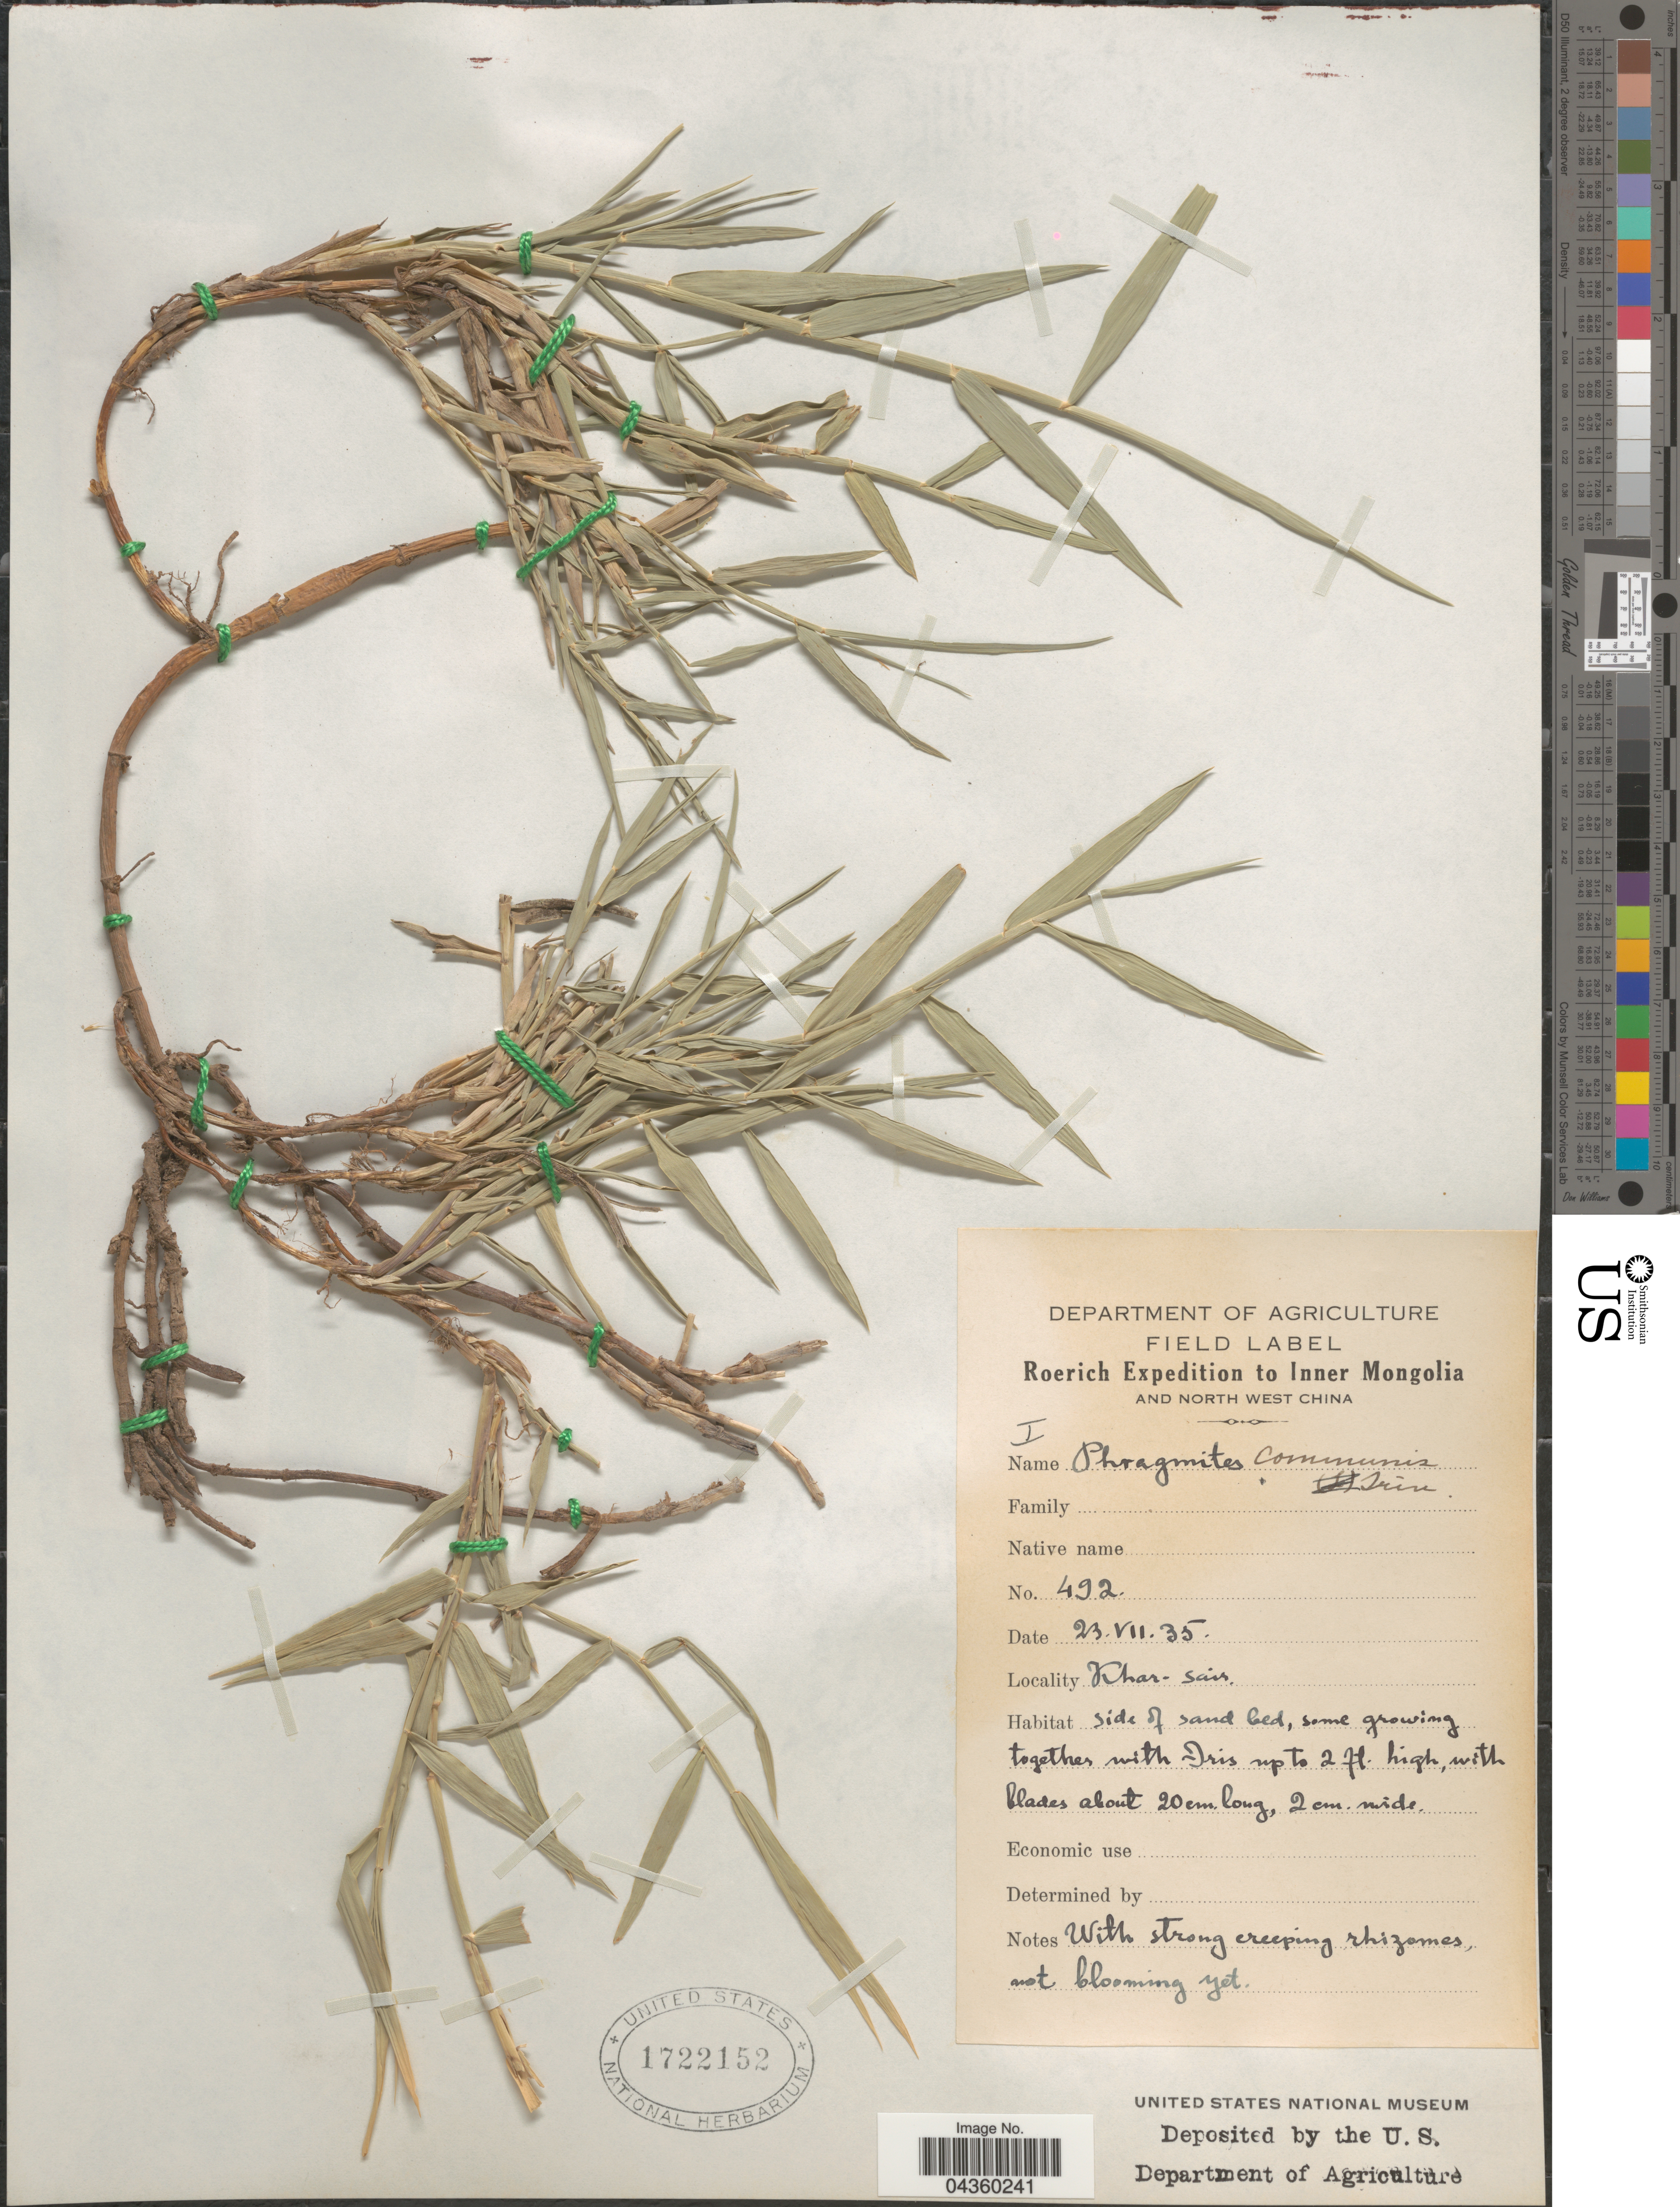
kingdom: Plantae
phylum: Tracheophyta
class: Liliopsida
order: Poales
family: Poaceae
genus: Phragmites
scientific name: Phragmites australis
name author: (Cav.) Trin. ex Steud.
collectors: Roerich Expedition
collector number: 492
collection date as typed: Transcribed d/m/y: 23/7/35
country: China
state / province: Nei Monggol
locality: Inner Mongolia and North West China. Khar- Sair.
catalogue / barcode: US 1722152